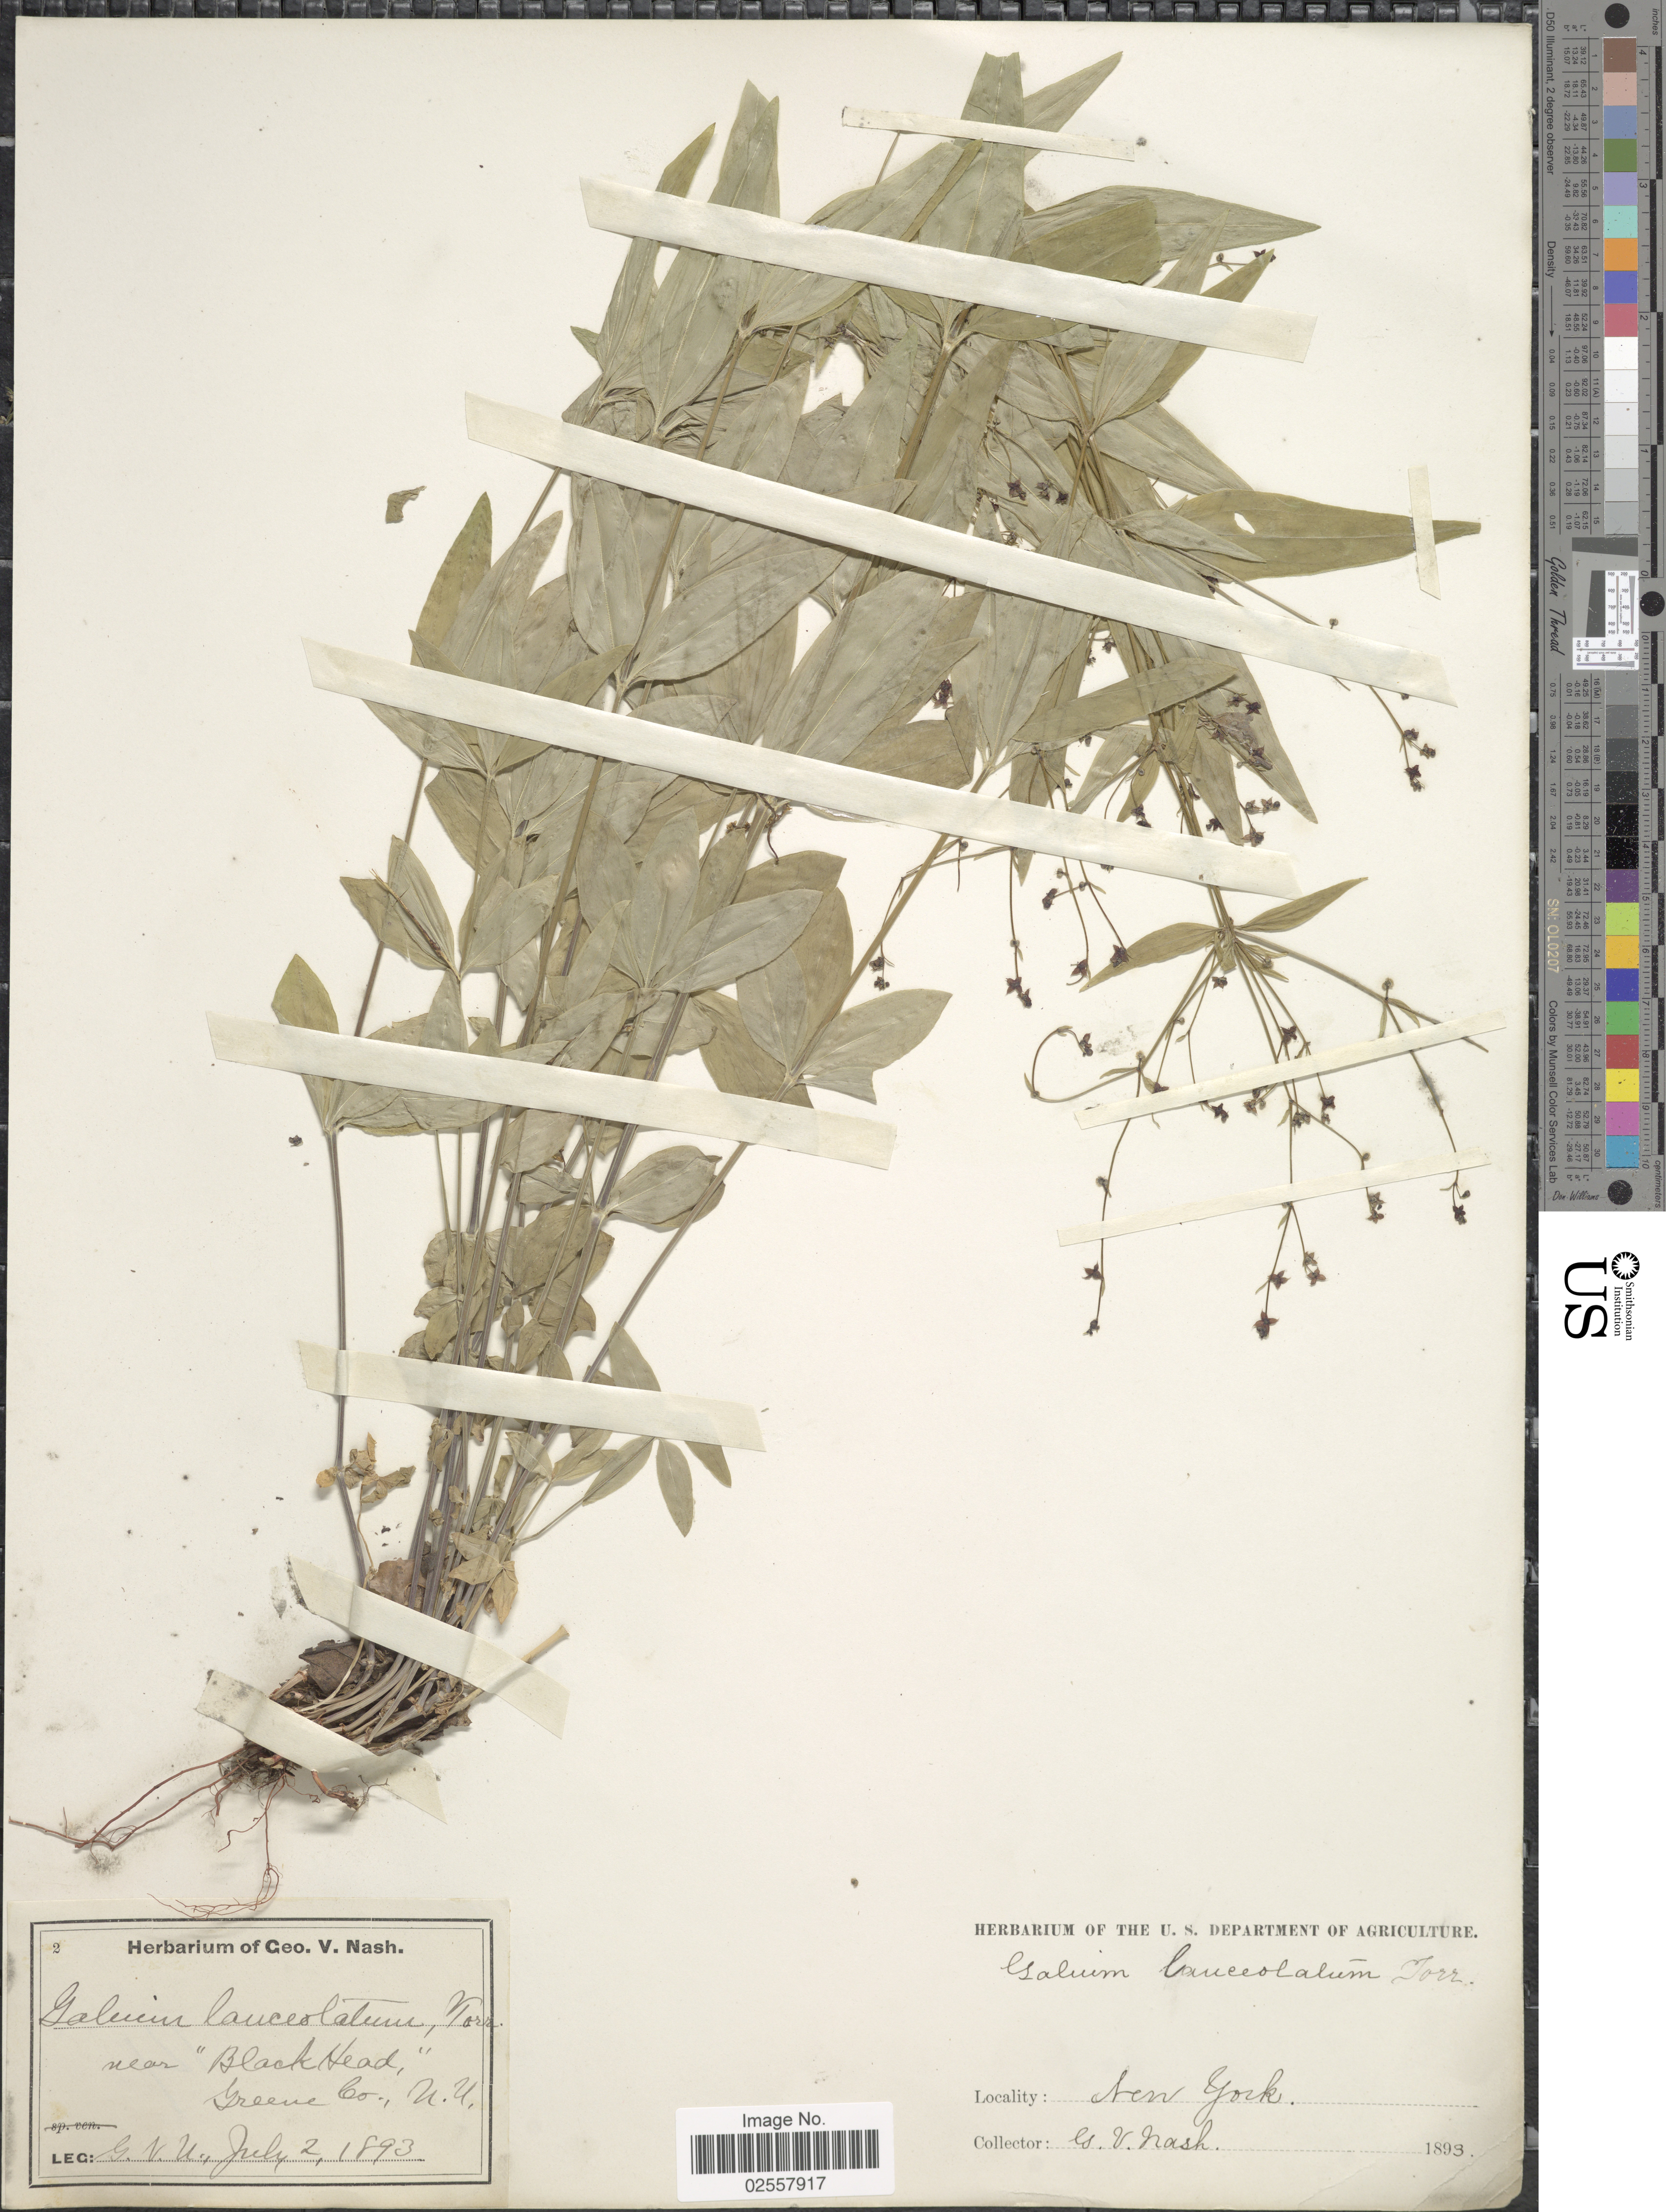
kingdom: Plantae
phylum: Tracheophyta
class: Magnoliopsida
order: Gentianales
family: Rubiaceae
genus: Galium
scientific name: Galium lanceolatum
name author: (Torr. & A. Gray) Torr.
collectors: G. V. Nash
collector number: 2?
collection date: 1893-07-02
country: United States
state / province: New York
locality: Near "Black Head", Greene Co.